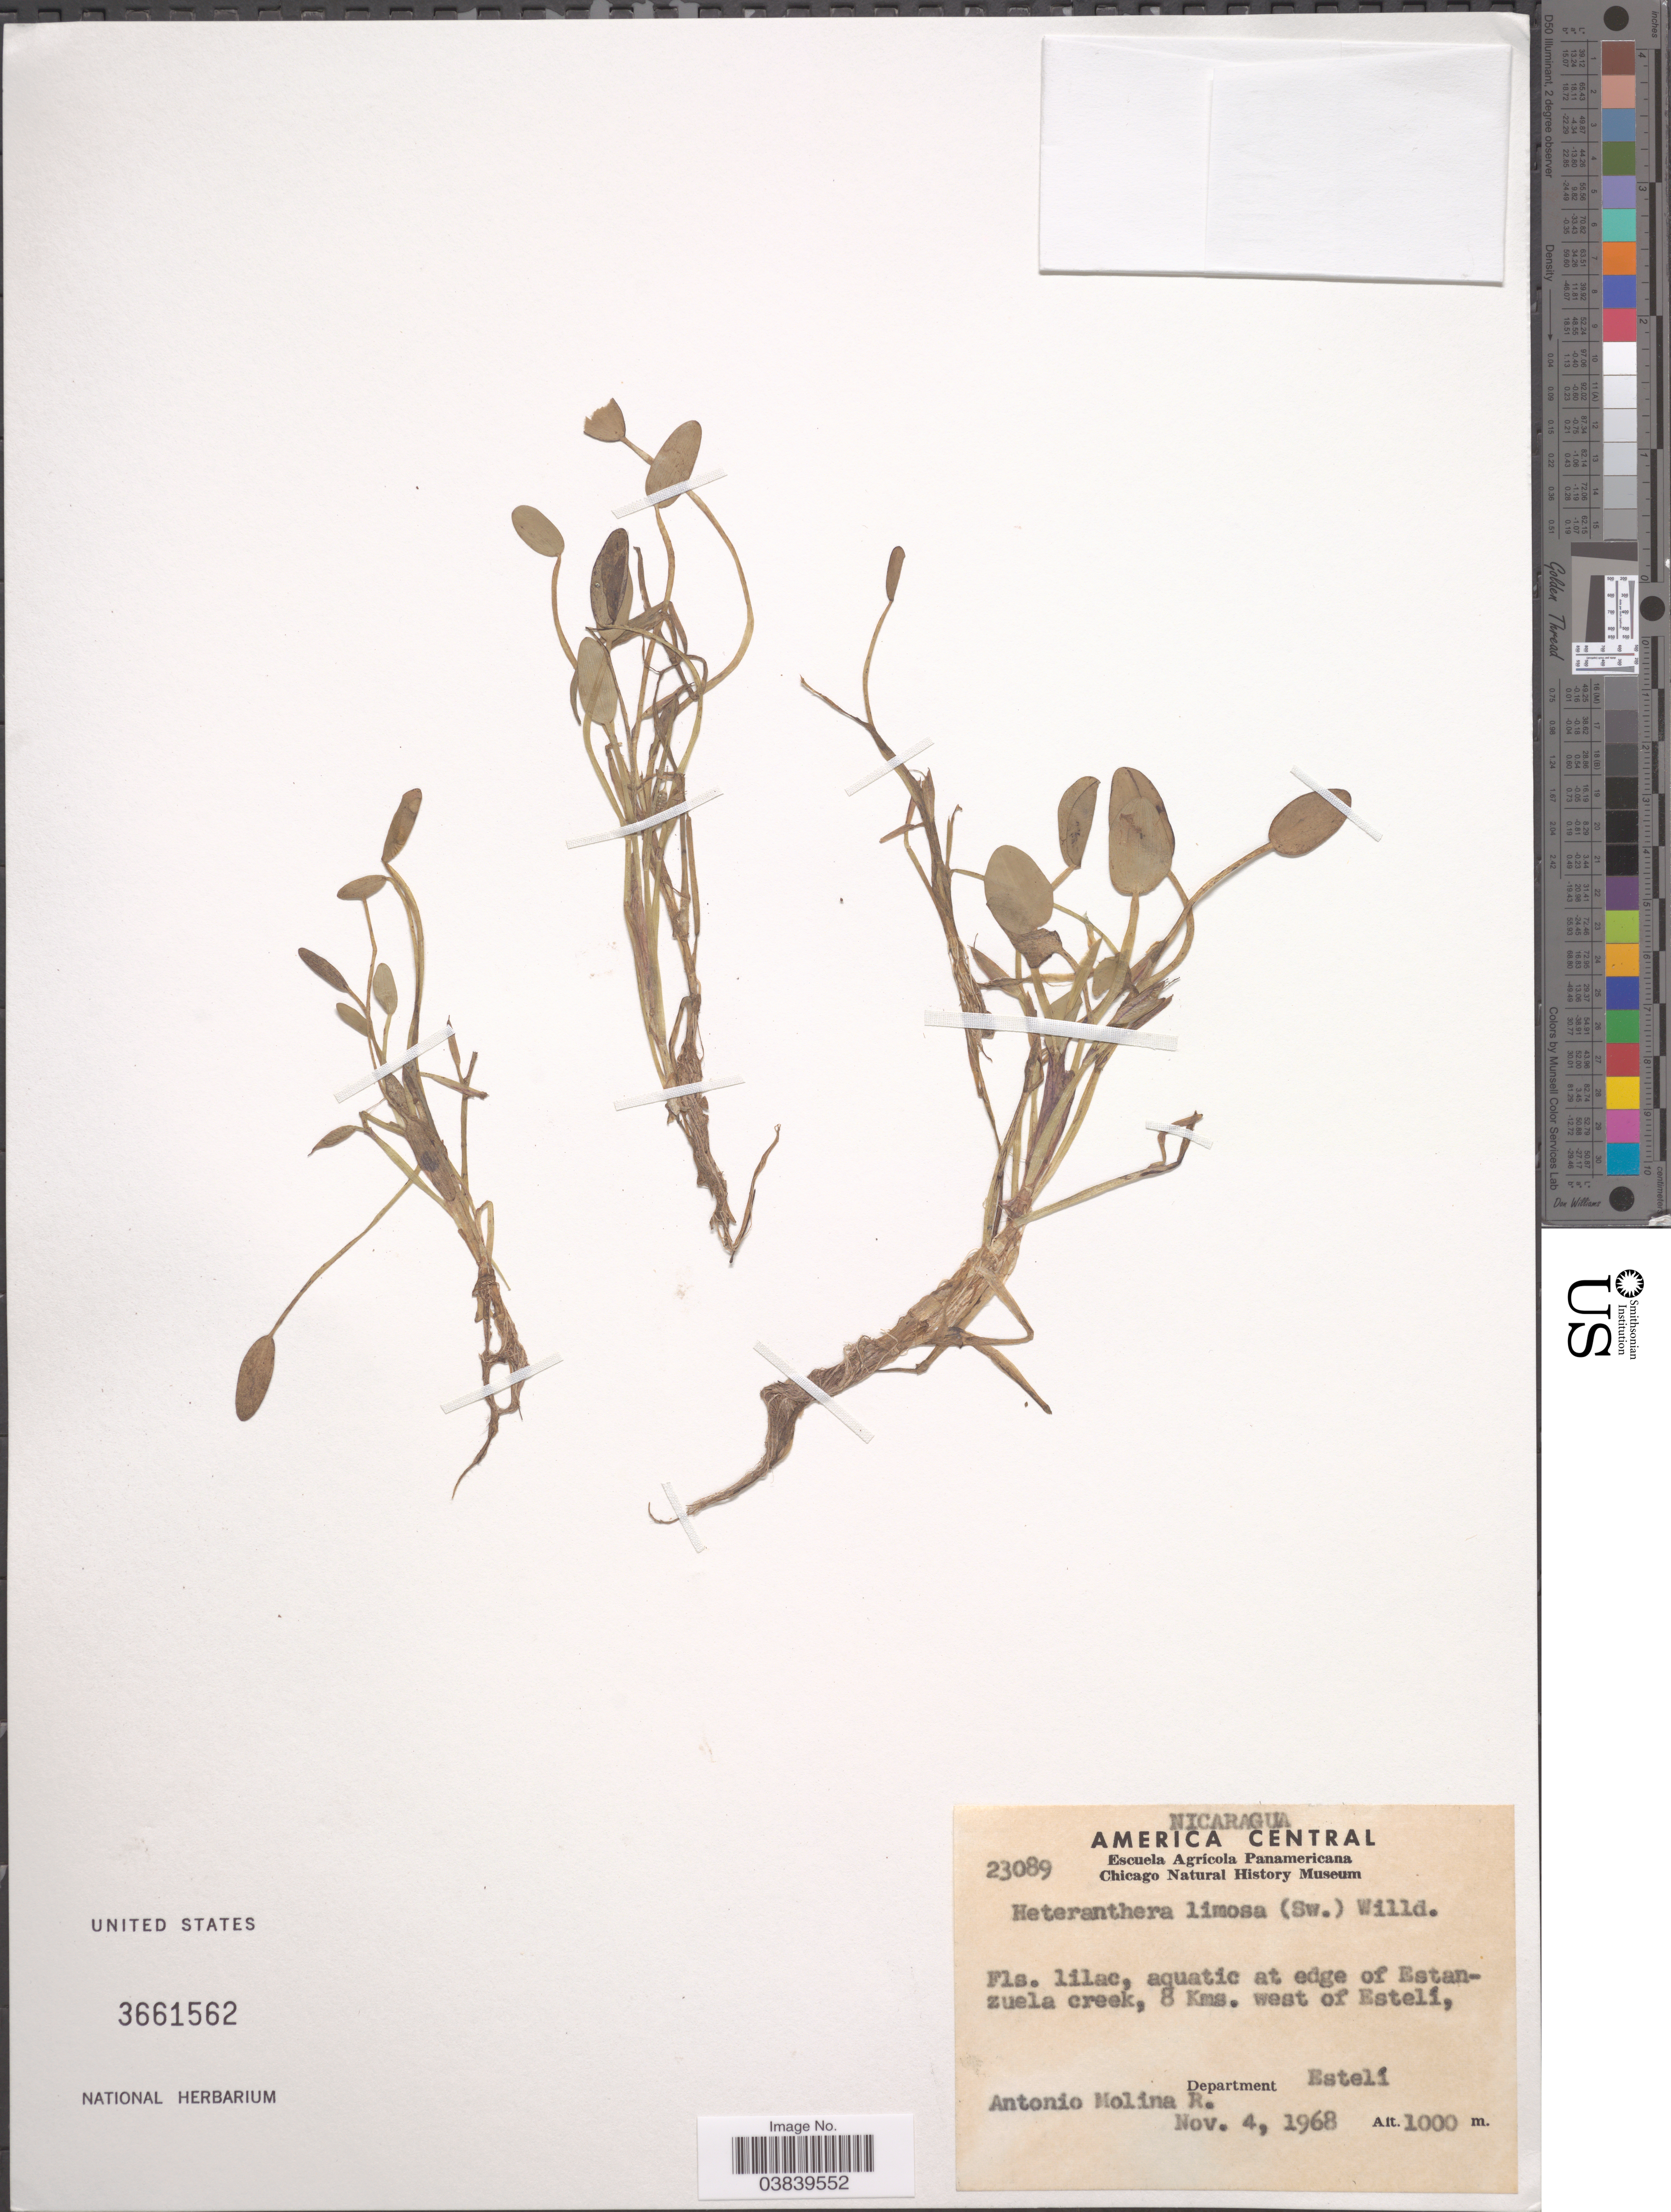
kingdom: Plantae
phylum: Tracheophyta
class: Liliopsida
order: Commelinales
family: Pontederiaceae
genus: Heteranthera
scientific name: Heteranthera limosa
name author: (Sw.) Willd.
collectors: A. Molina R.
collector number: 23089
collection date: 1968-11-04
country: Nicaragua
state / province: Esteli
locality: At edge of Estanzuela creek, 8 Kms. west of Estelí, Department Estelí.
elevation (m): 1000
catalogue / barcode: US 3661562